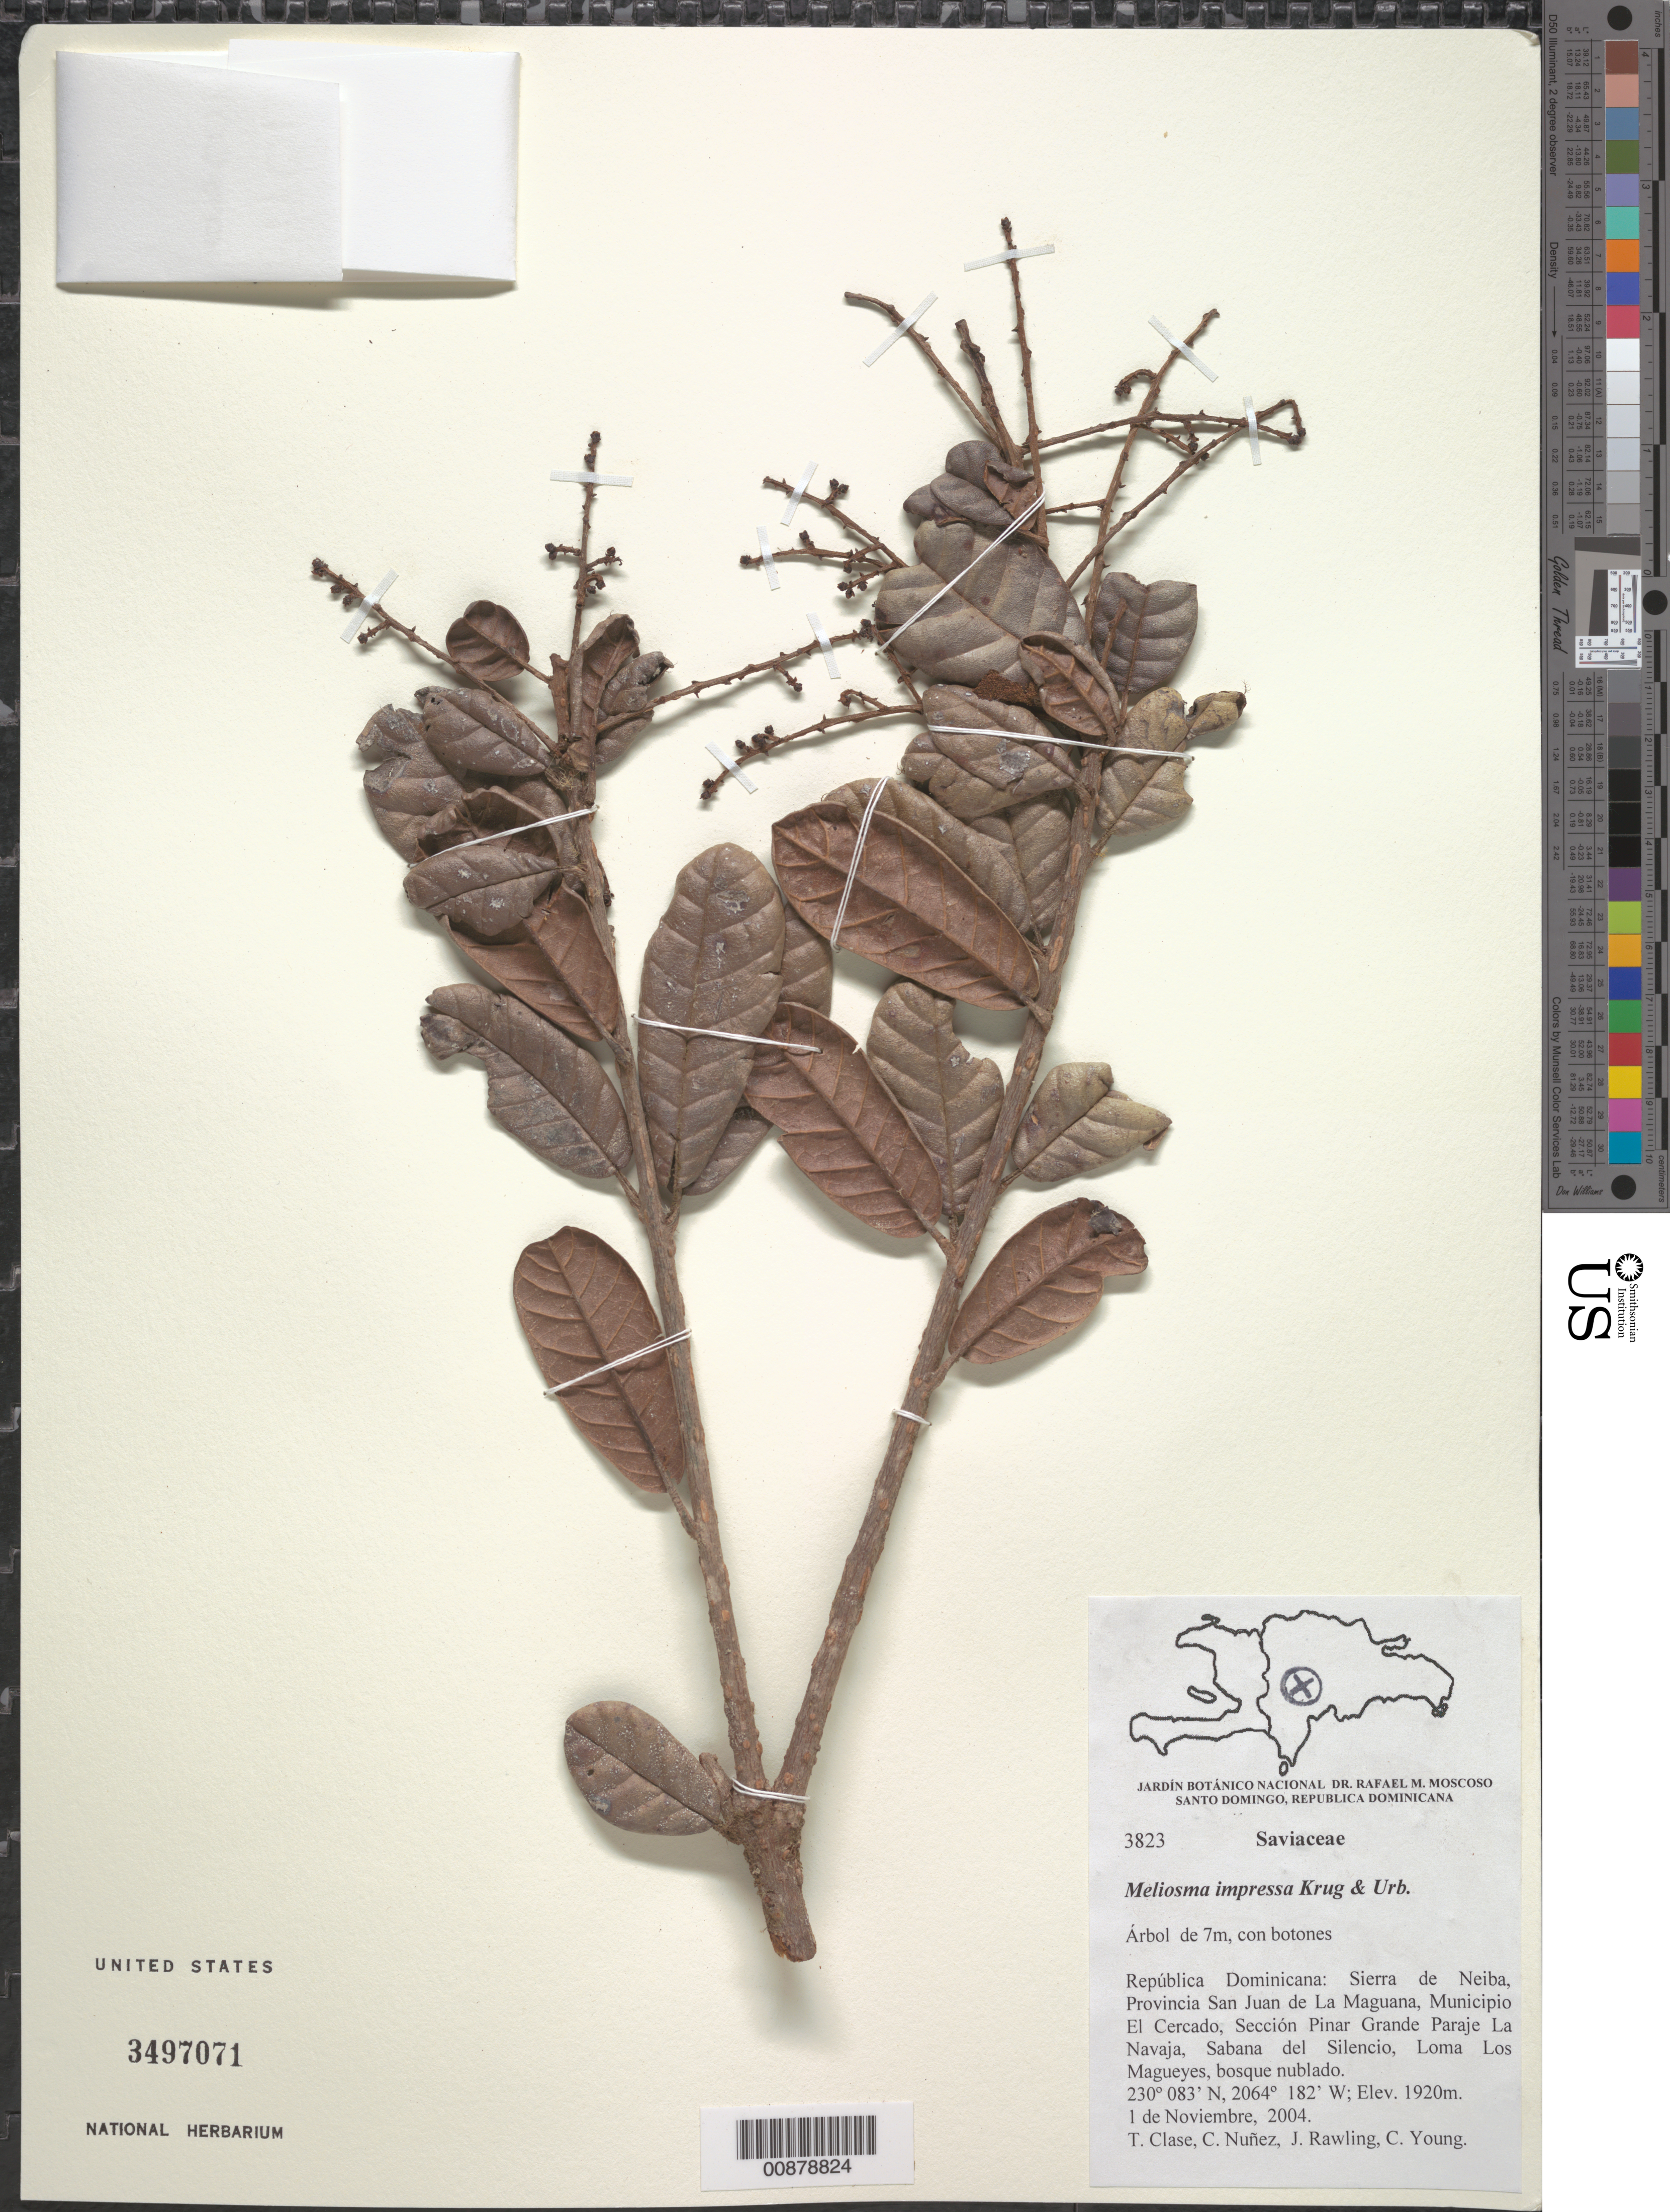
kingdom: Plantae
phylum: Tracheophyta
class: Magnoliopsida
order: Proteales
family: Sabiaceae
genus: Meliosma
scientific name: Meliosma impressa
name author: Krug & Urb.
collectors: T. Clase, C. Nunez, J. Rawling & C. Young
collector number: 3823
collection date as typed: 01 Nov 2004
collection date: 2004-11-01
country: Dominican Republic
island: Hispaniola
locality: Sierra de Neiba, Prov. San Juan de La Maguana, Mun. El Cercado, Sección Pinar Grande Paraje La Navaja, Sabana del Silencio, Loma Los Magueyes.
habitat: Bosque nublado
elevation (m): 1920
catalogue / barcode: US 3497071